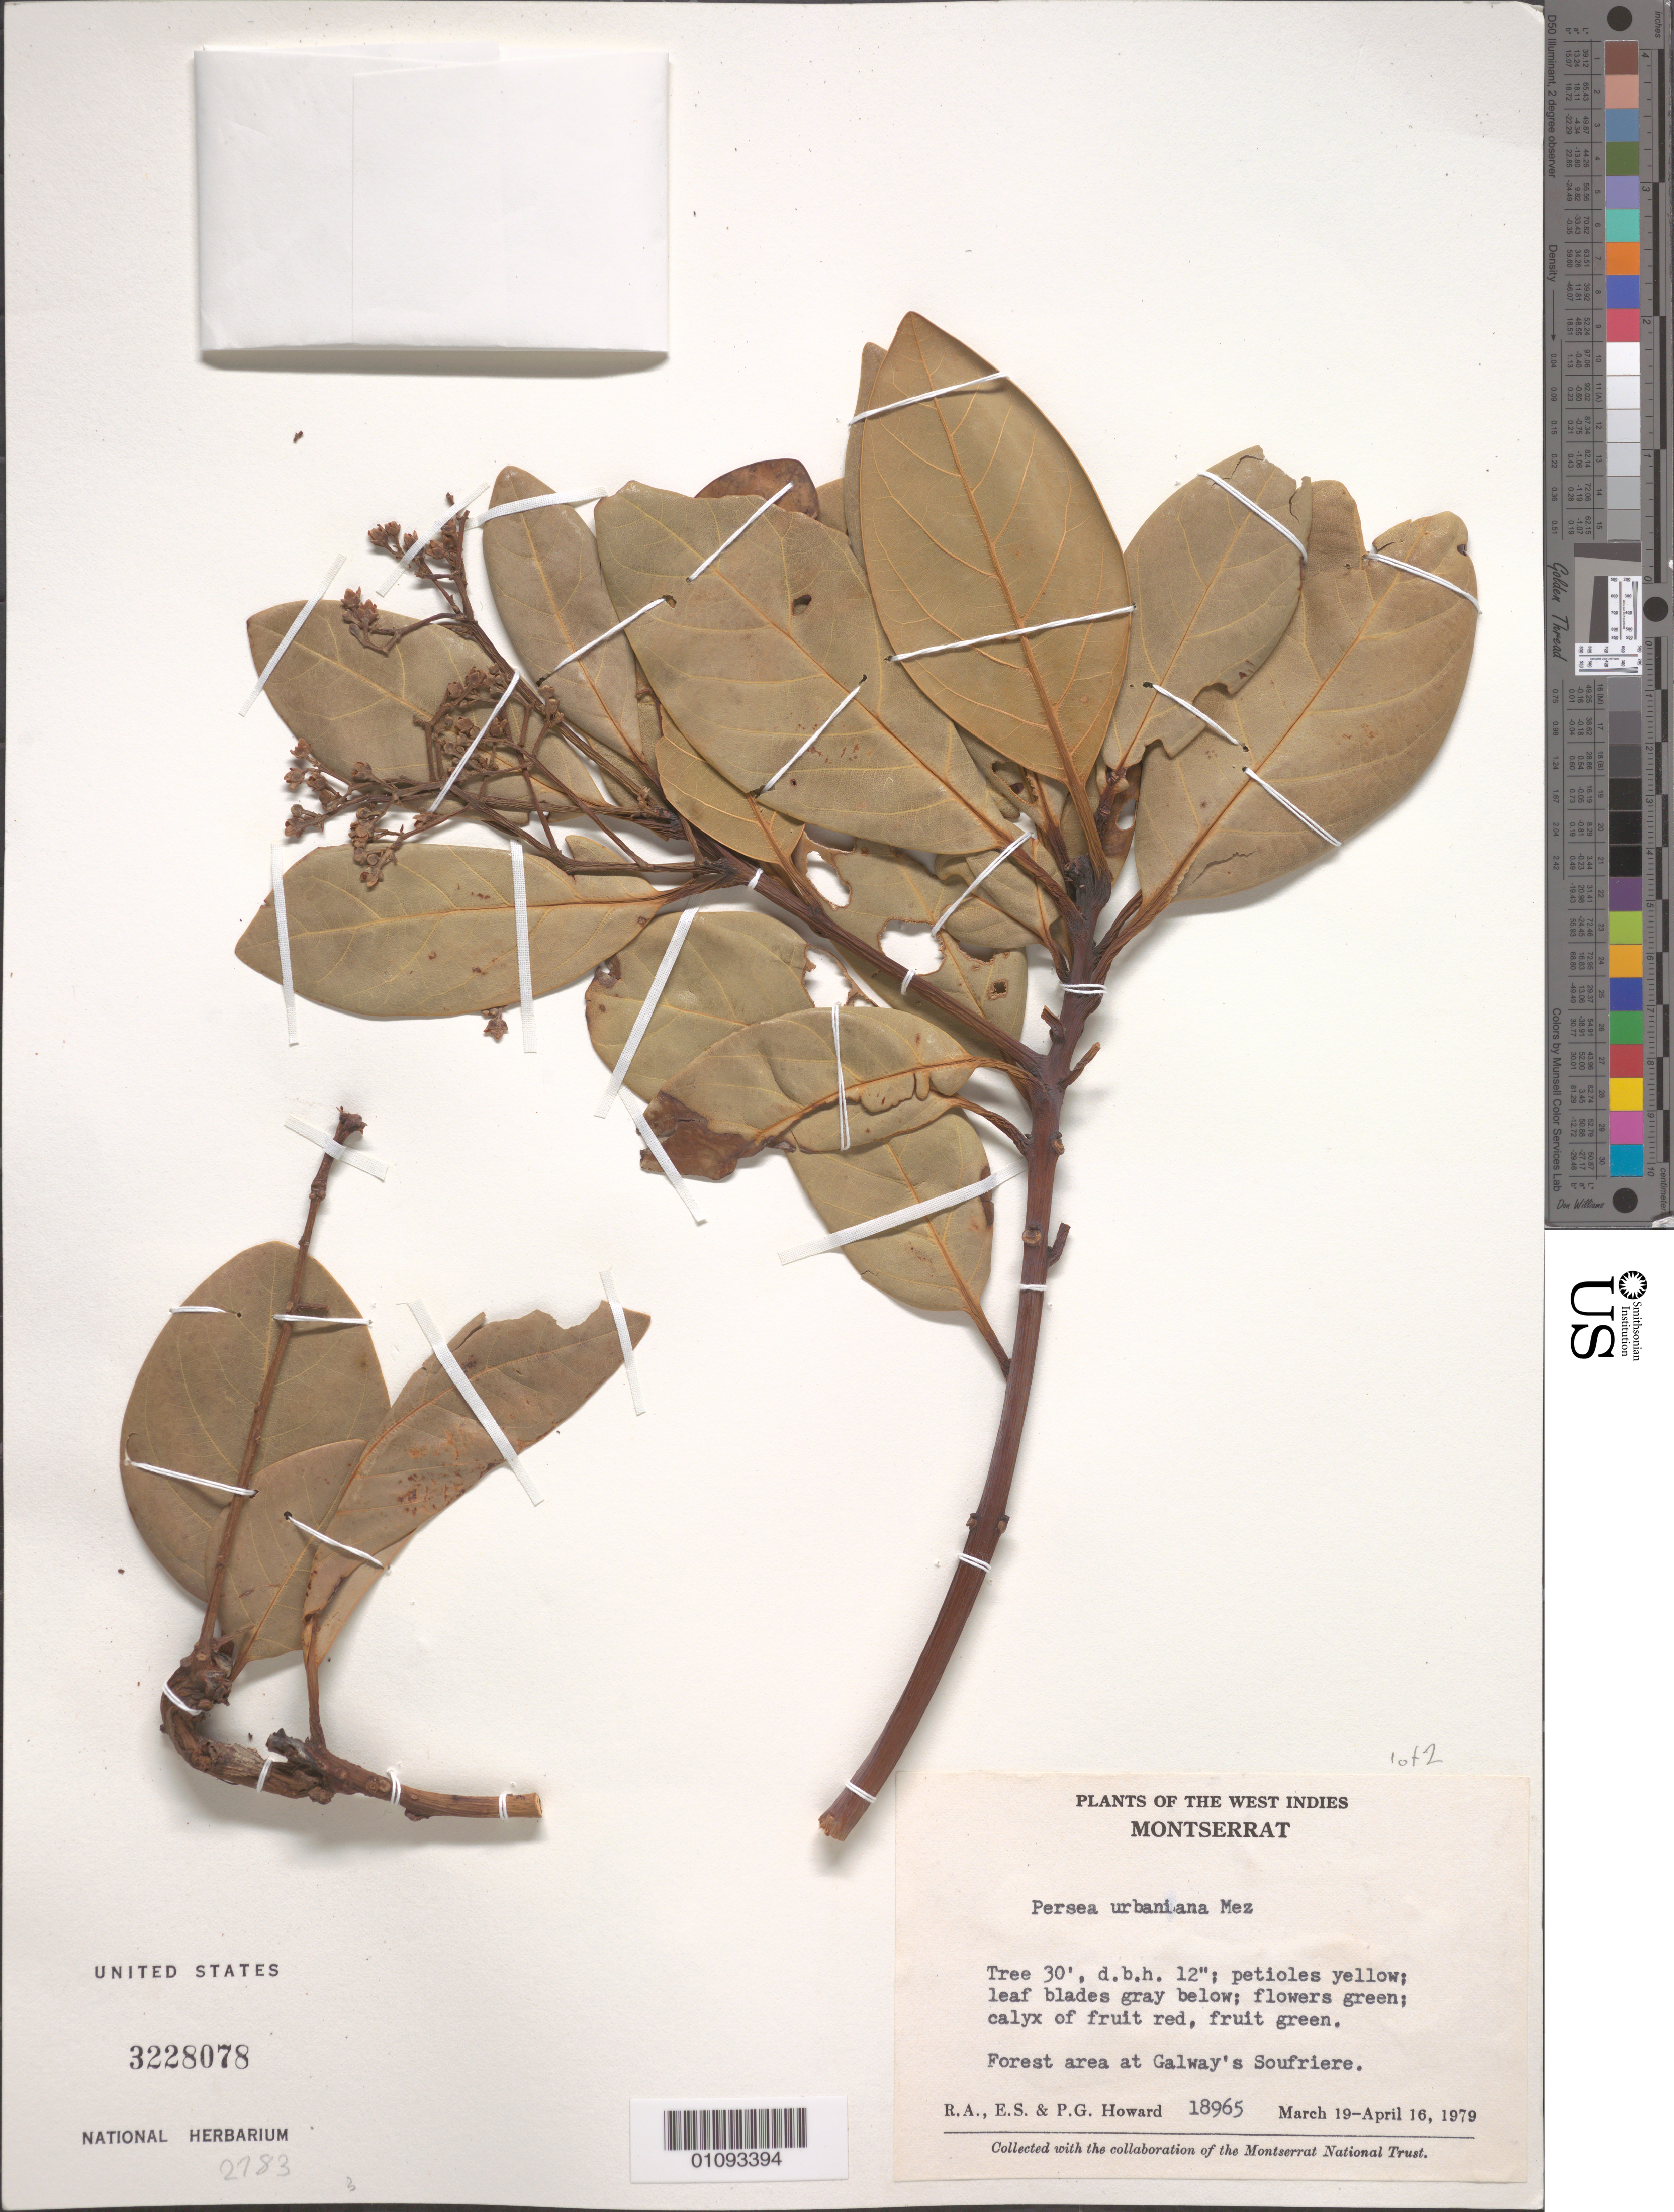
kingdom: Plantae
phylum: Tracheophyta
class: Magnoliopsida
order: Laurales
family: Lauraceae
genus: Persea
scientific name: Persea urbaniana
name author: Mez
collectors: R. A. Howard, E. S. Howard & P. Howard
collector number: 18965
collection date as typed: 19 Mar 1979 to 16 Apr 1979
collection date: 1979-03-19/1979-04-16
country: Montserrat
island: Montserrat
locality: Galway's Soufriere.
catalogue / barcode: US 3228078